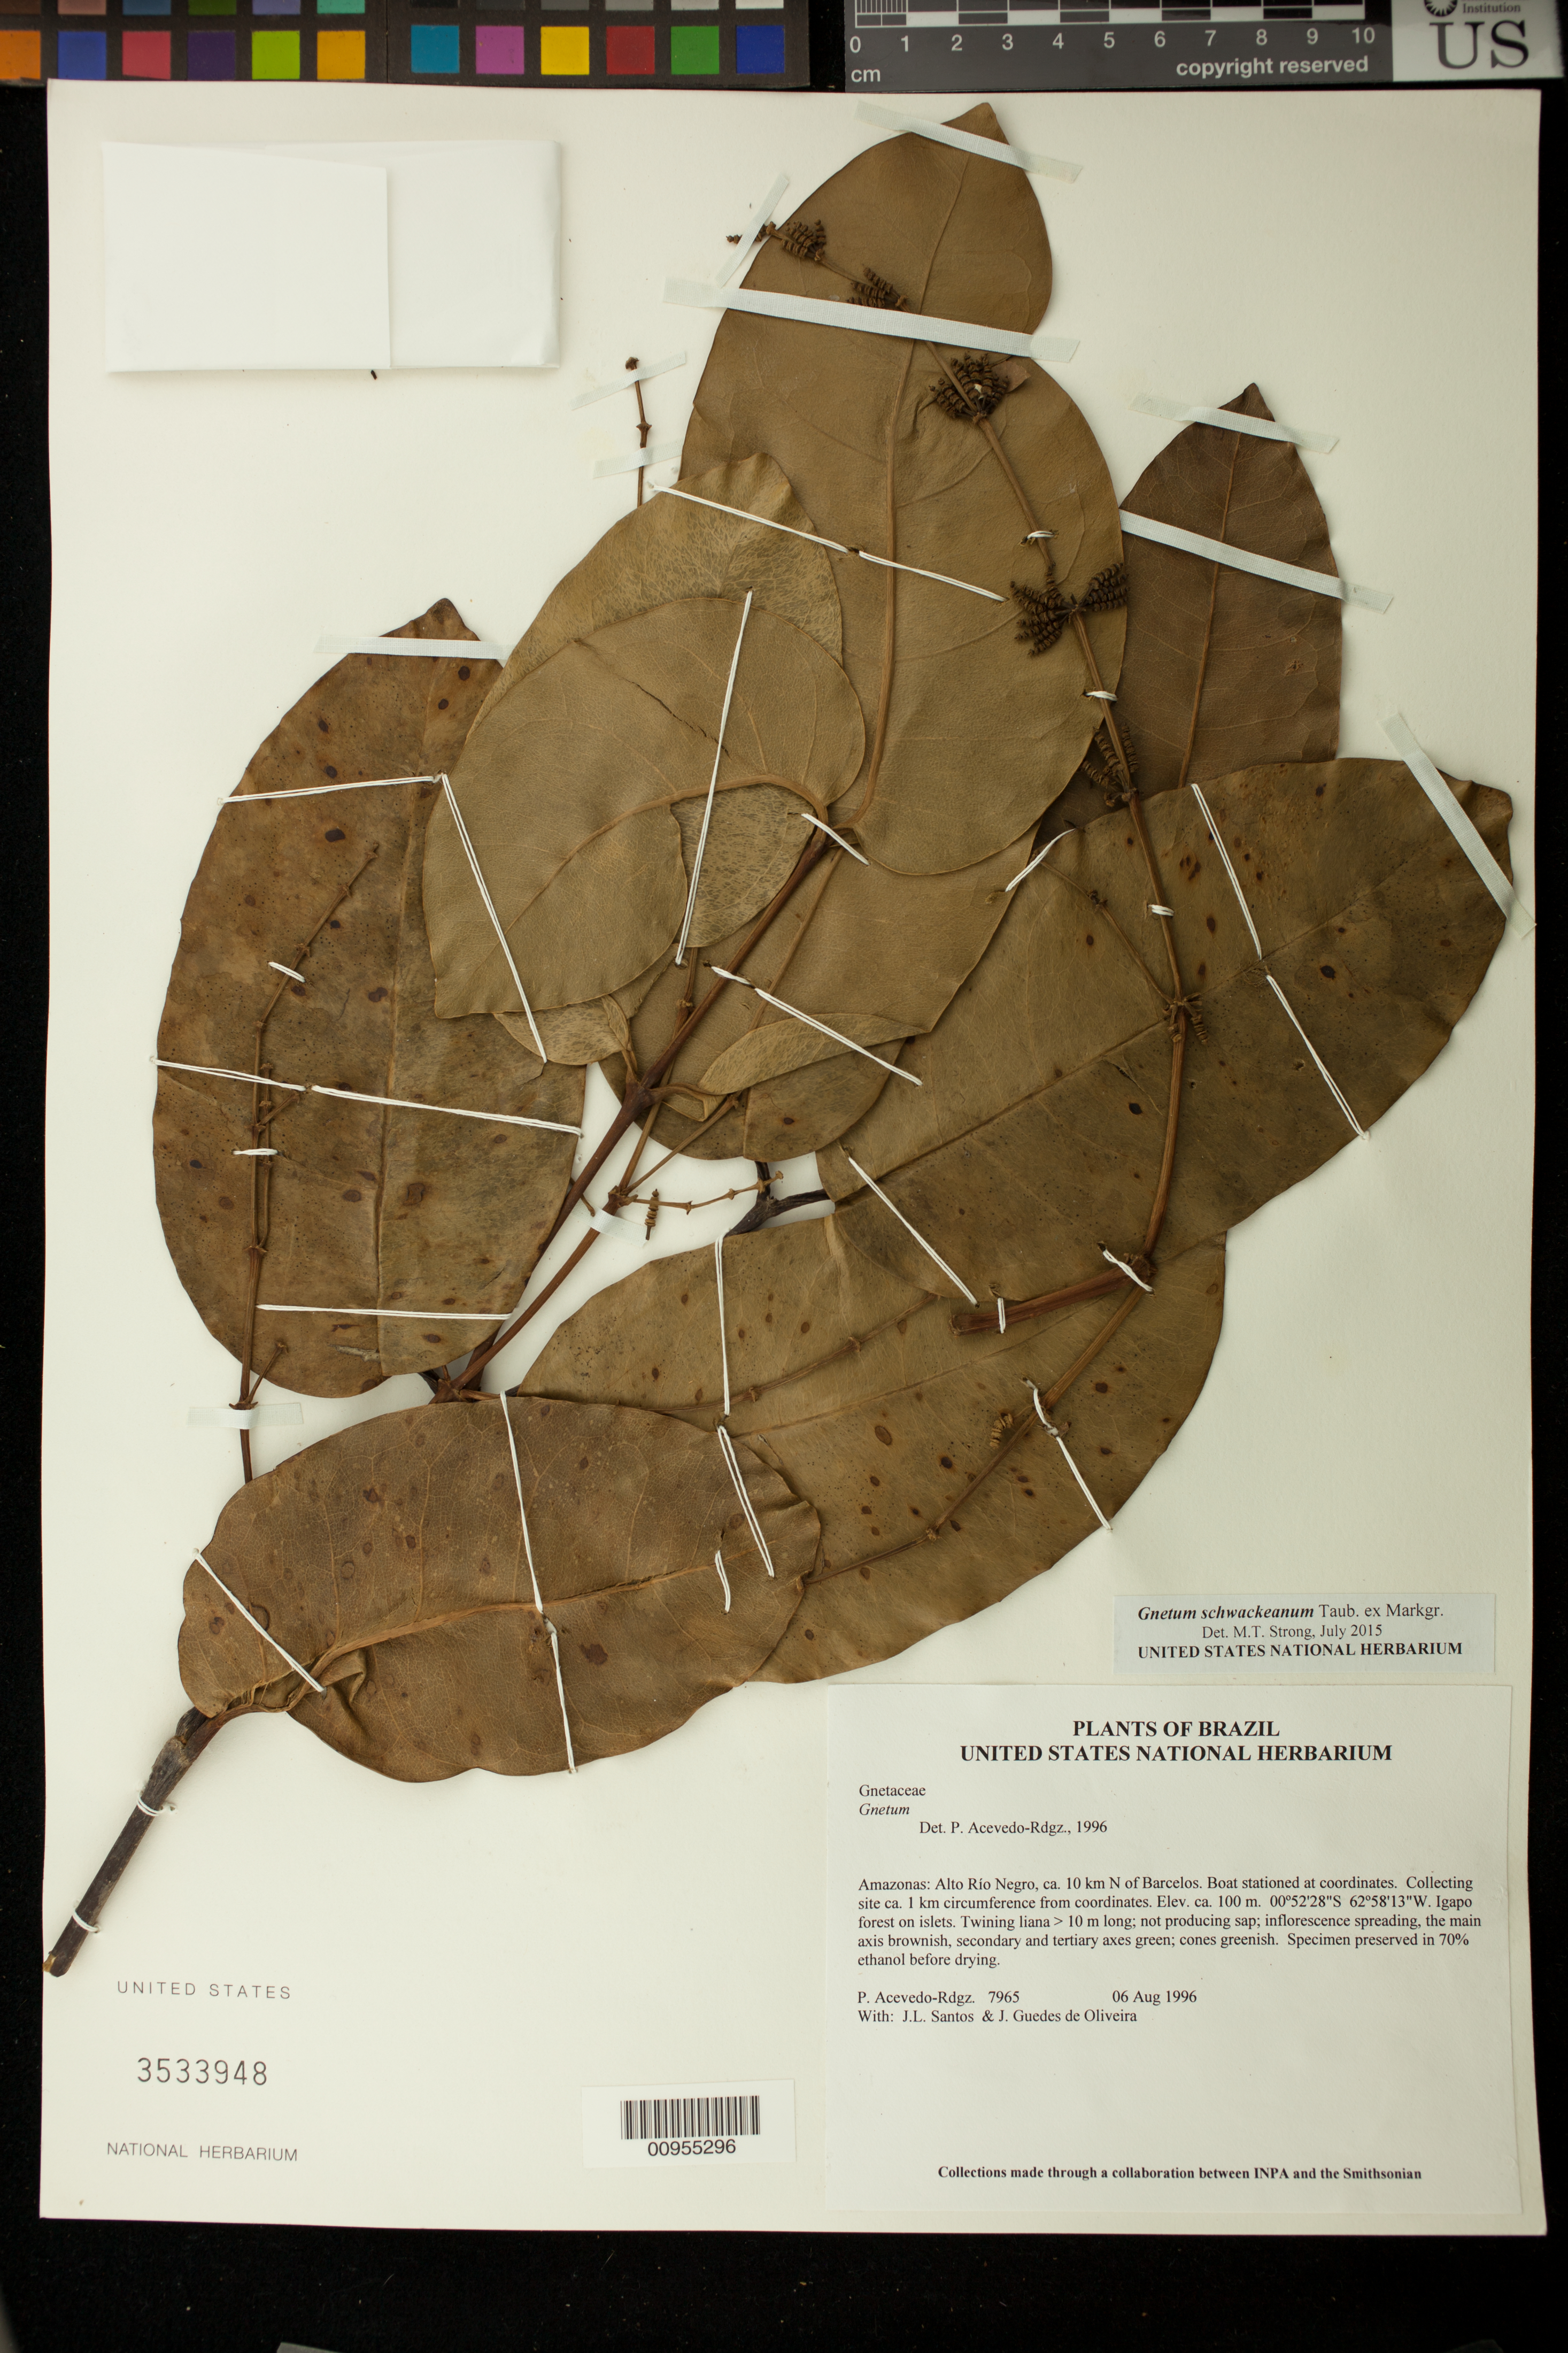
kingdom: Plantae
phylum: Tracheophyta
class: Gnetopsida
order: Gnetales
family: Gnetaceae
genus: Gnetum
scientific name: Gnetum schwackeanum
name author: Taub. ex Markgr.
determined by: Strong, M. T., (US), Smithsonian Institution - National Museum of Natural History (UNITED STATES)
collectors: P. Acevedo-Rodr., J. L. Santos & J. Guedes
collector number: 7965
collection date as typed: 06 Aug 1996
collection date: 1996-08-06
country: Brazil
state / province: Amazonas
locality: Amazonas: Alto Río Negro, ca. 10 km N of Barcelos. Boat stationed at coordinates. Collecting site ca. 1 km circumference from coordinates.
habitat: Igapo forest on islets.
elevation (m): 100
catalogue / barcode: US 3533948